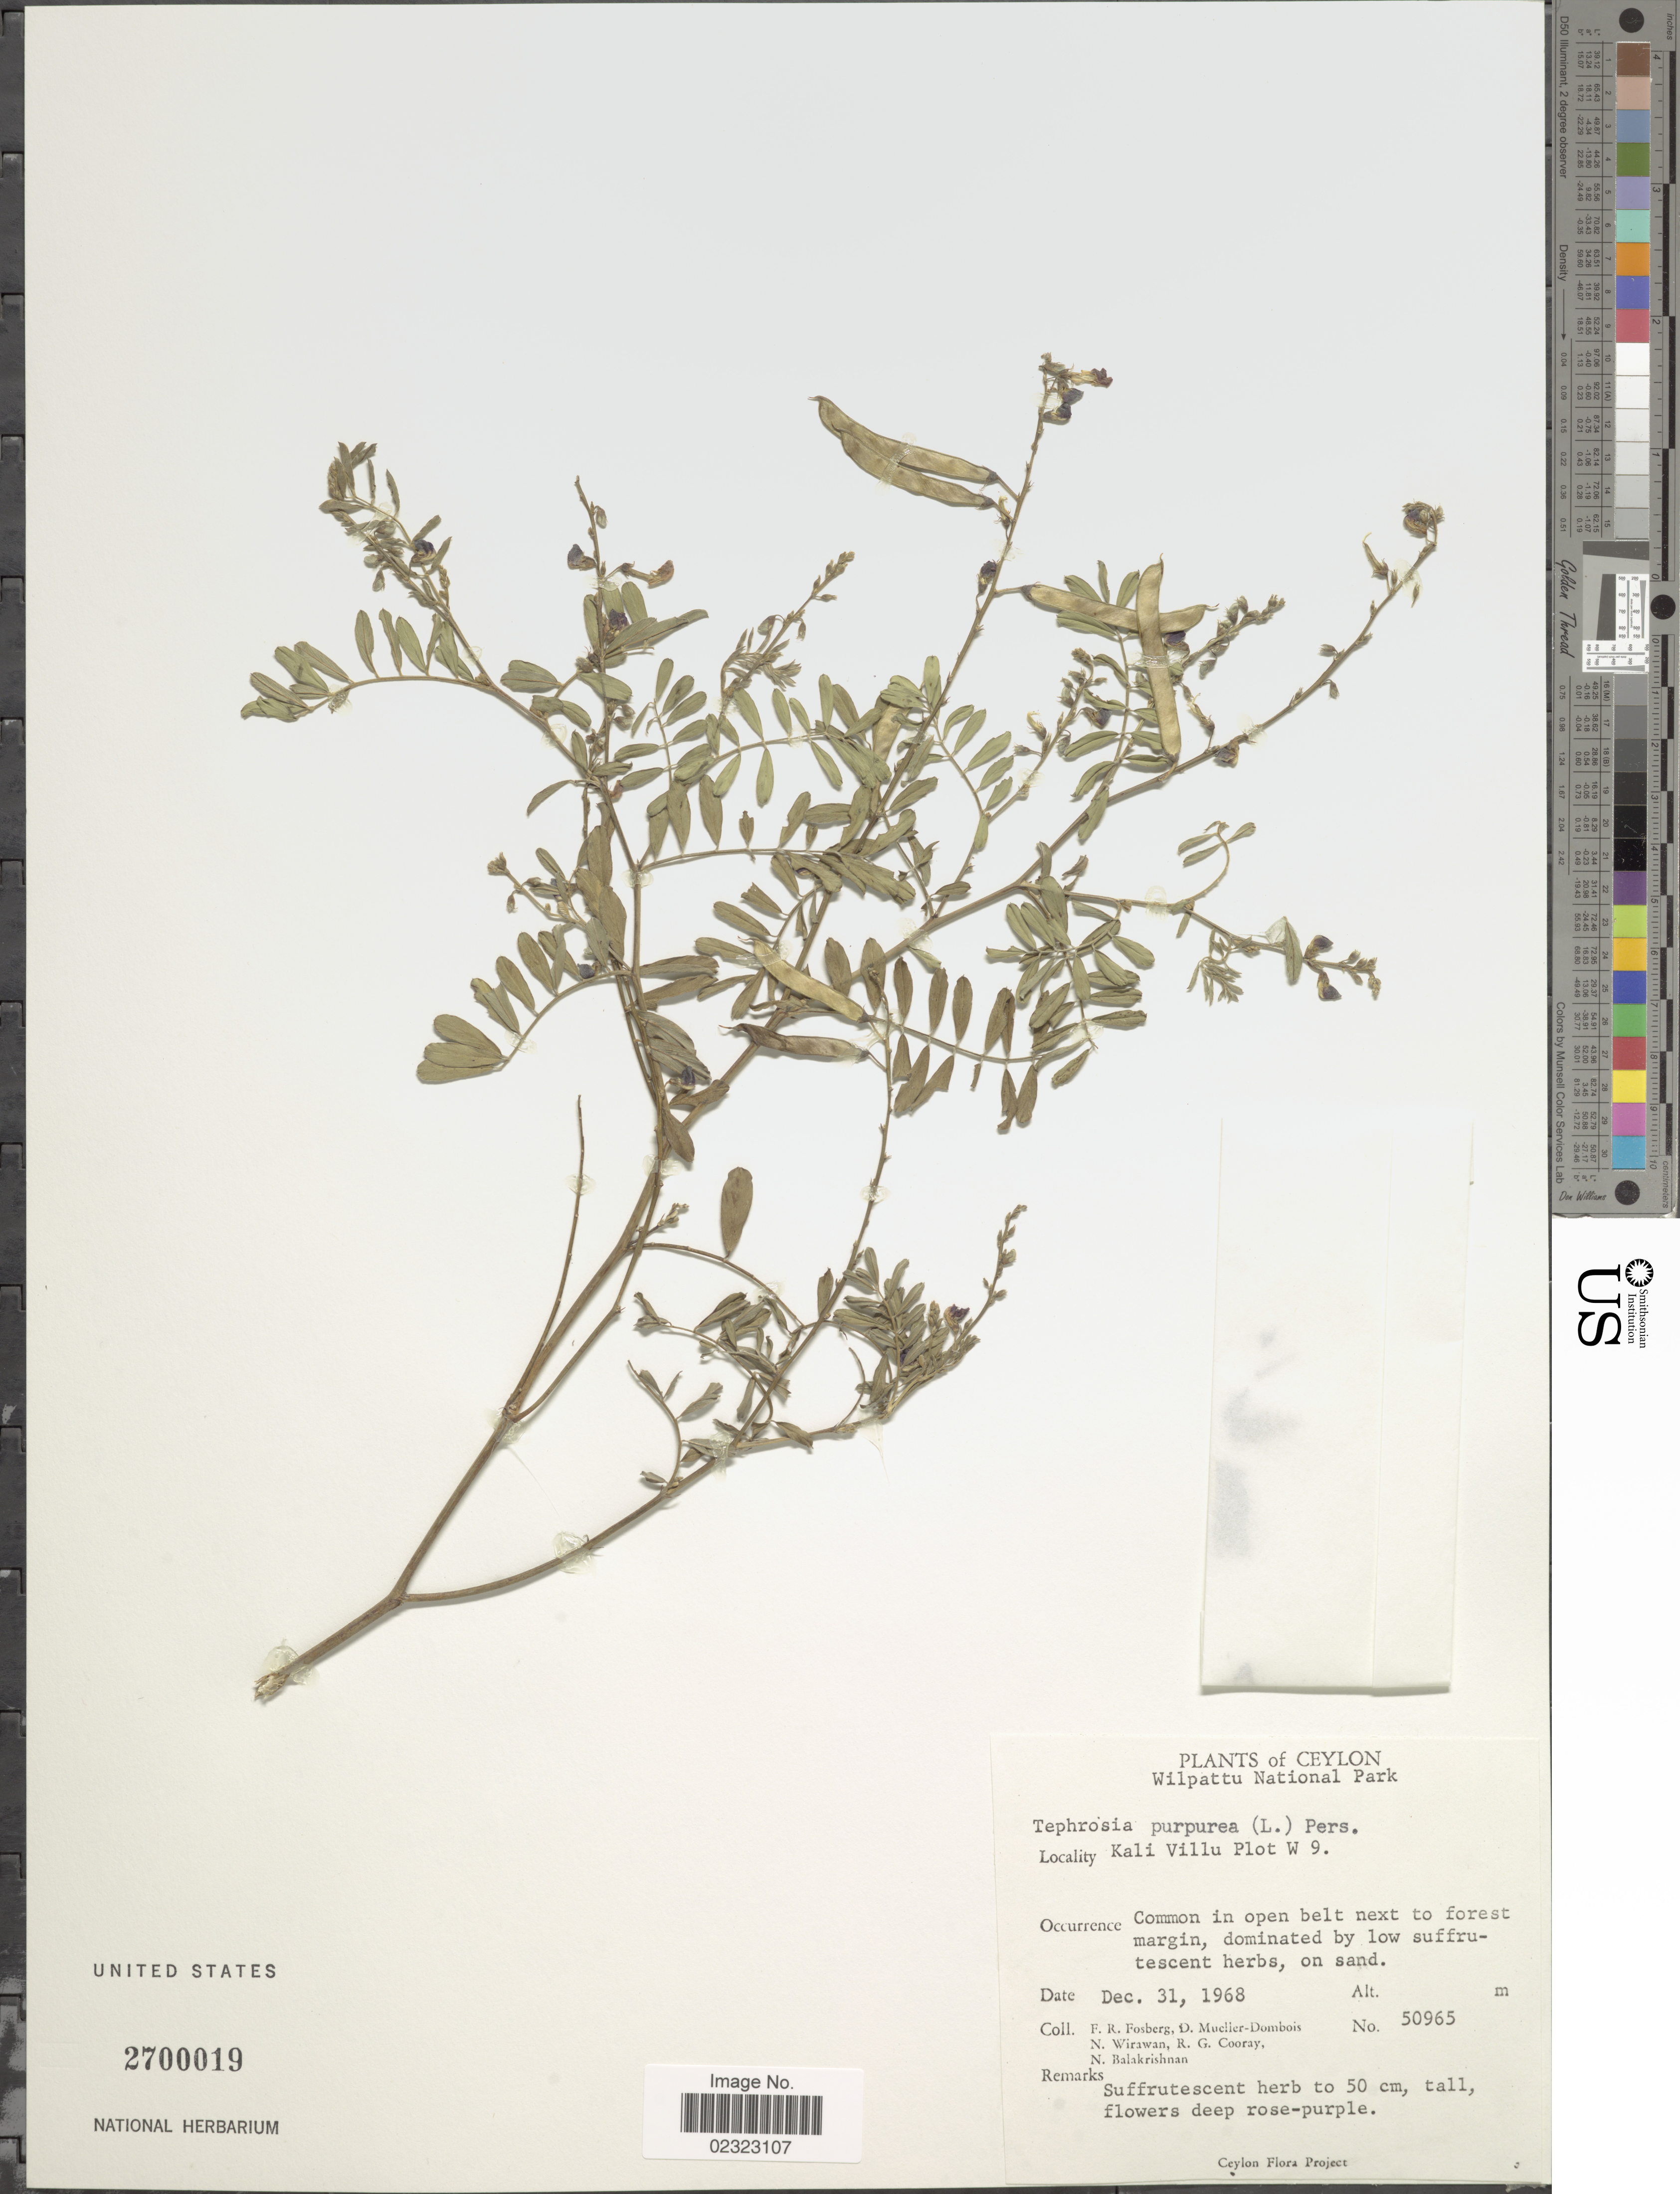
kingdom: Plantae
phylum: Tracheophyta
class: Magnoliopsida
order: Fabales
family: Fabaceae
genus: Tephrosia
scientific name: Tephrosia purpurea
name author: (L.) Pers.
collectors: F. R. Fosberg, D. Mueller-Dombois, N. Wirawan, R. Cooray & N. Balakrishnan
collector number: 50965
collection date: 1968-12-31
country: Sri Lanka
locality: Ceylon. Wilpattu National Park. Kali Villu Plot W 9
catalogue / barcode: US 2700019